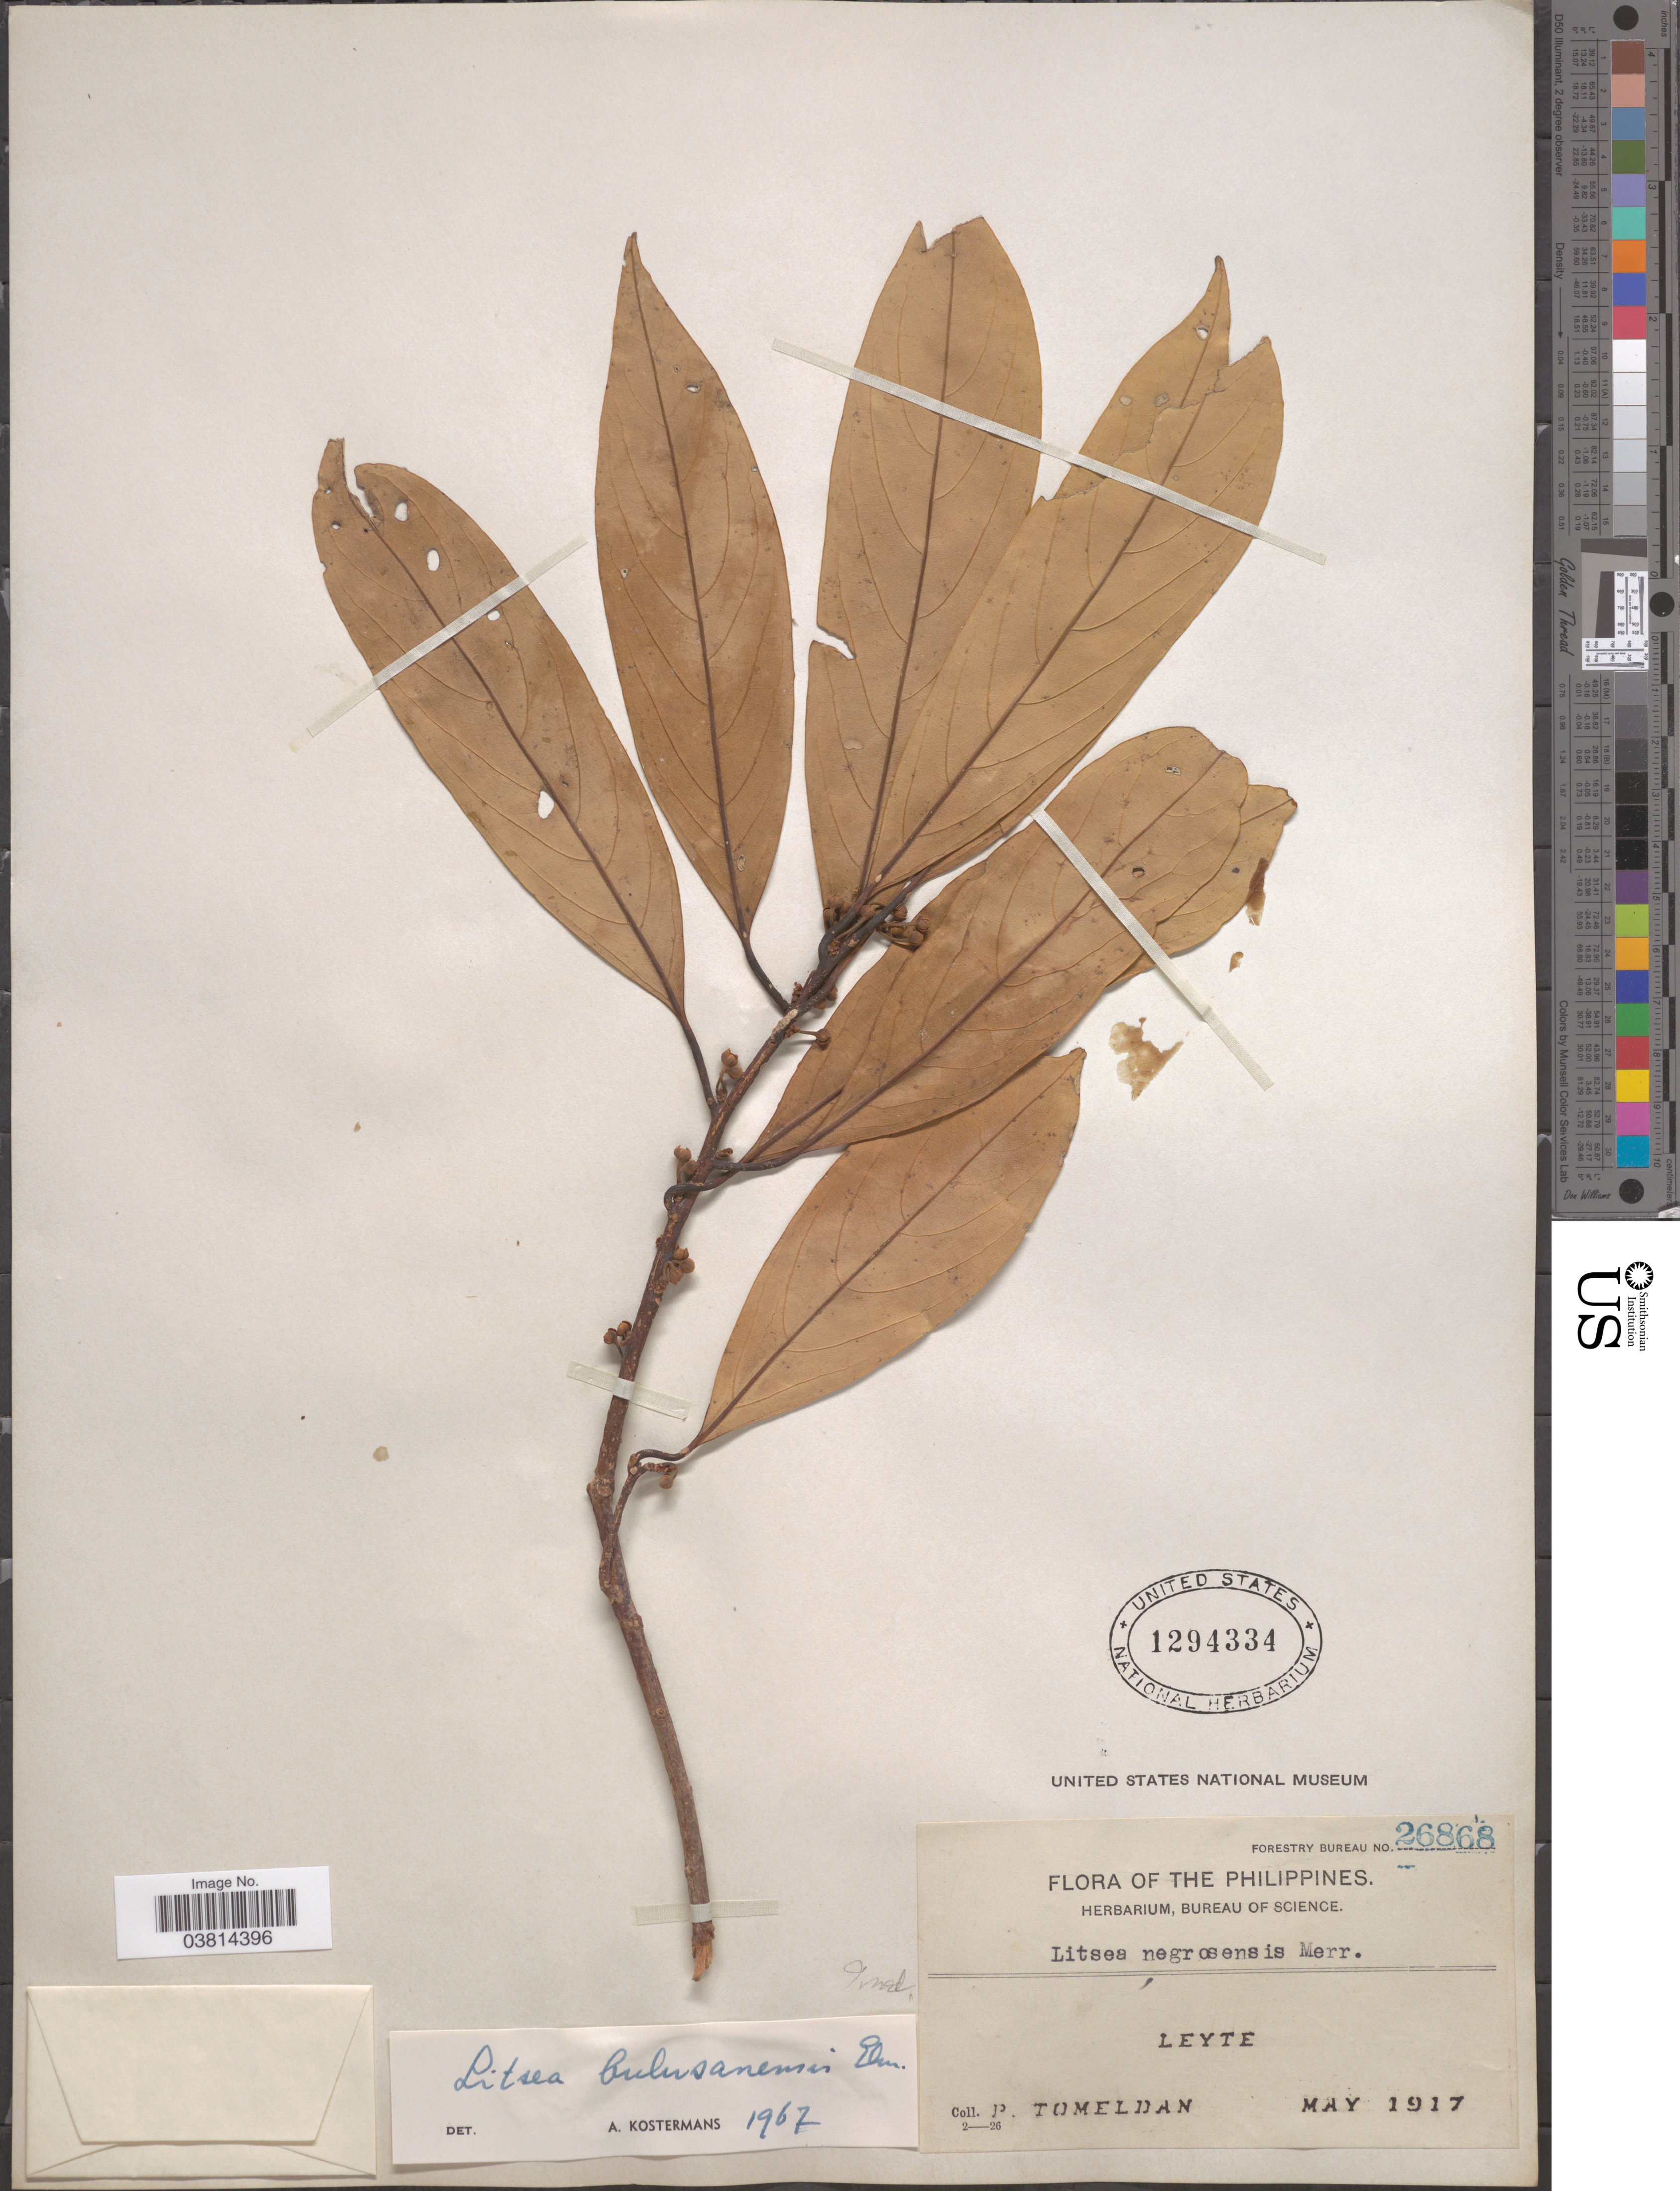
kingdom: Plantae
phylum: Tracheophyta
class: Magnoliopsida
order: Laurales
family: Lauraceae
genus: Litsea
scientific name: Litsea bulusanensis Elmer, nom. inval.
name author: Elmer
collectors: P. Tomeldan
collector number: Forestry Bureau 26868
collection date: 1917-05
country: Philippines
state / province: Eastern Visayas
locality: Leyte.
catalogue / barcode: US 1294334